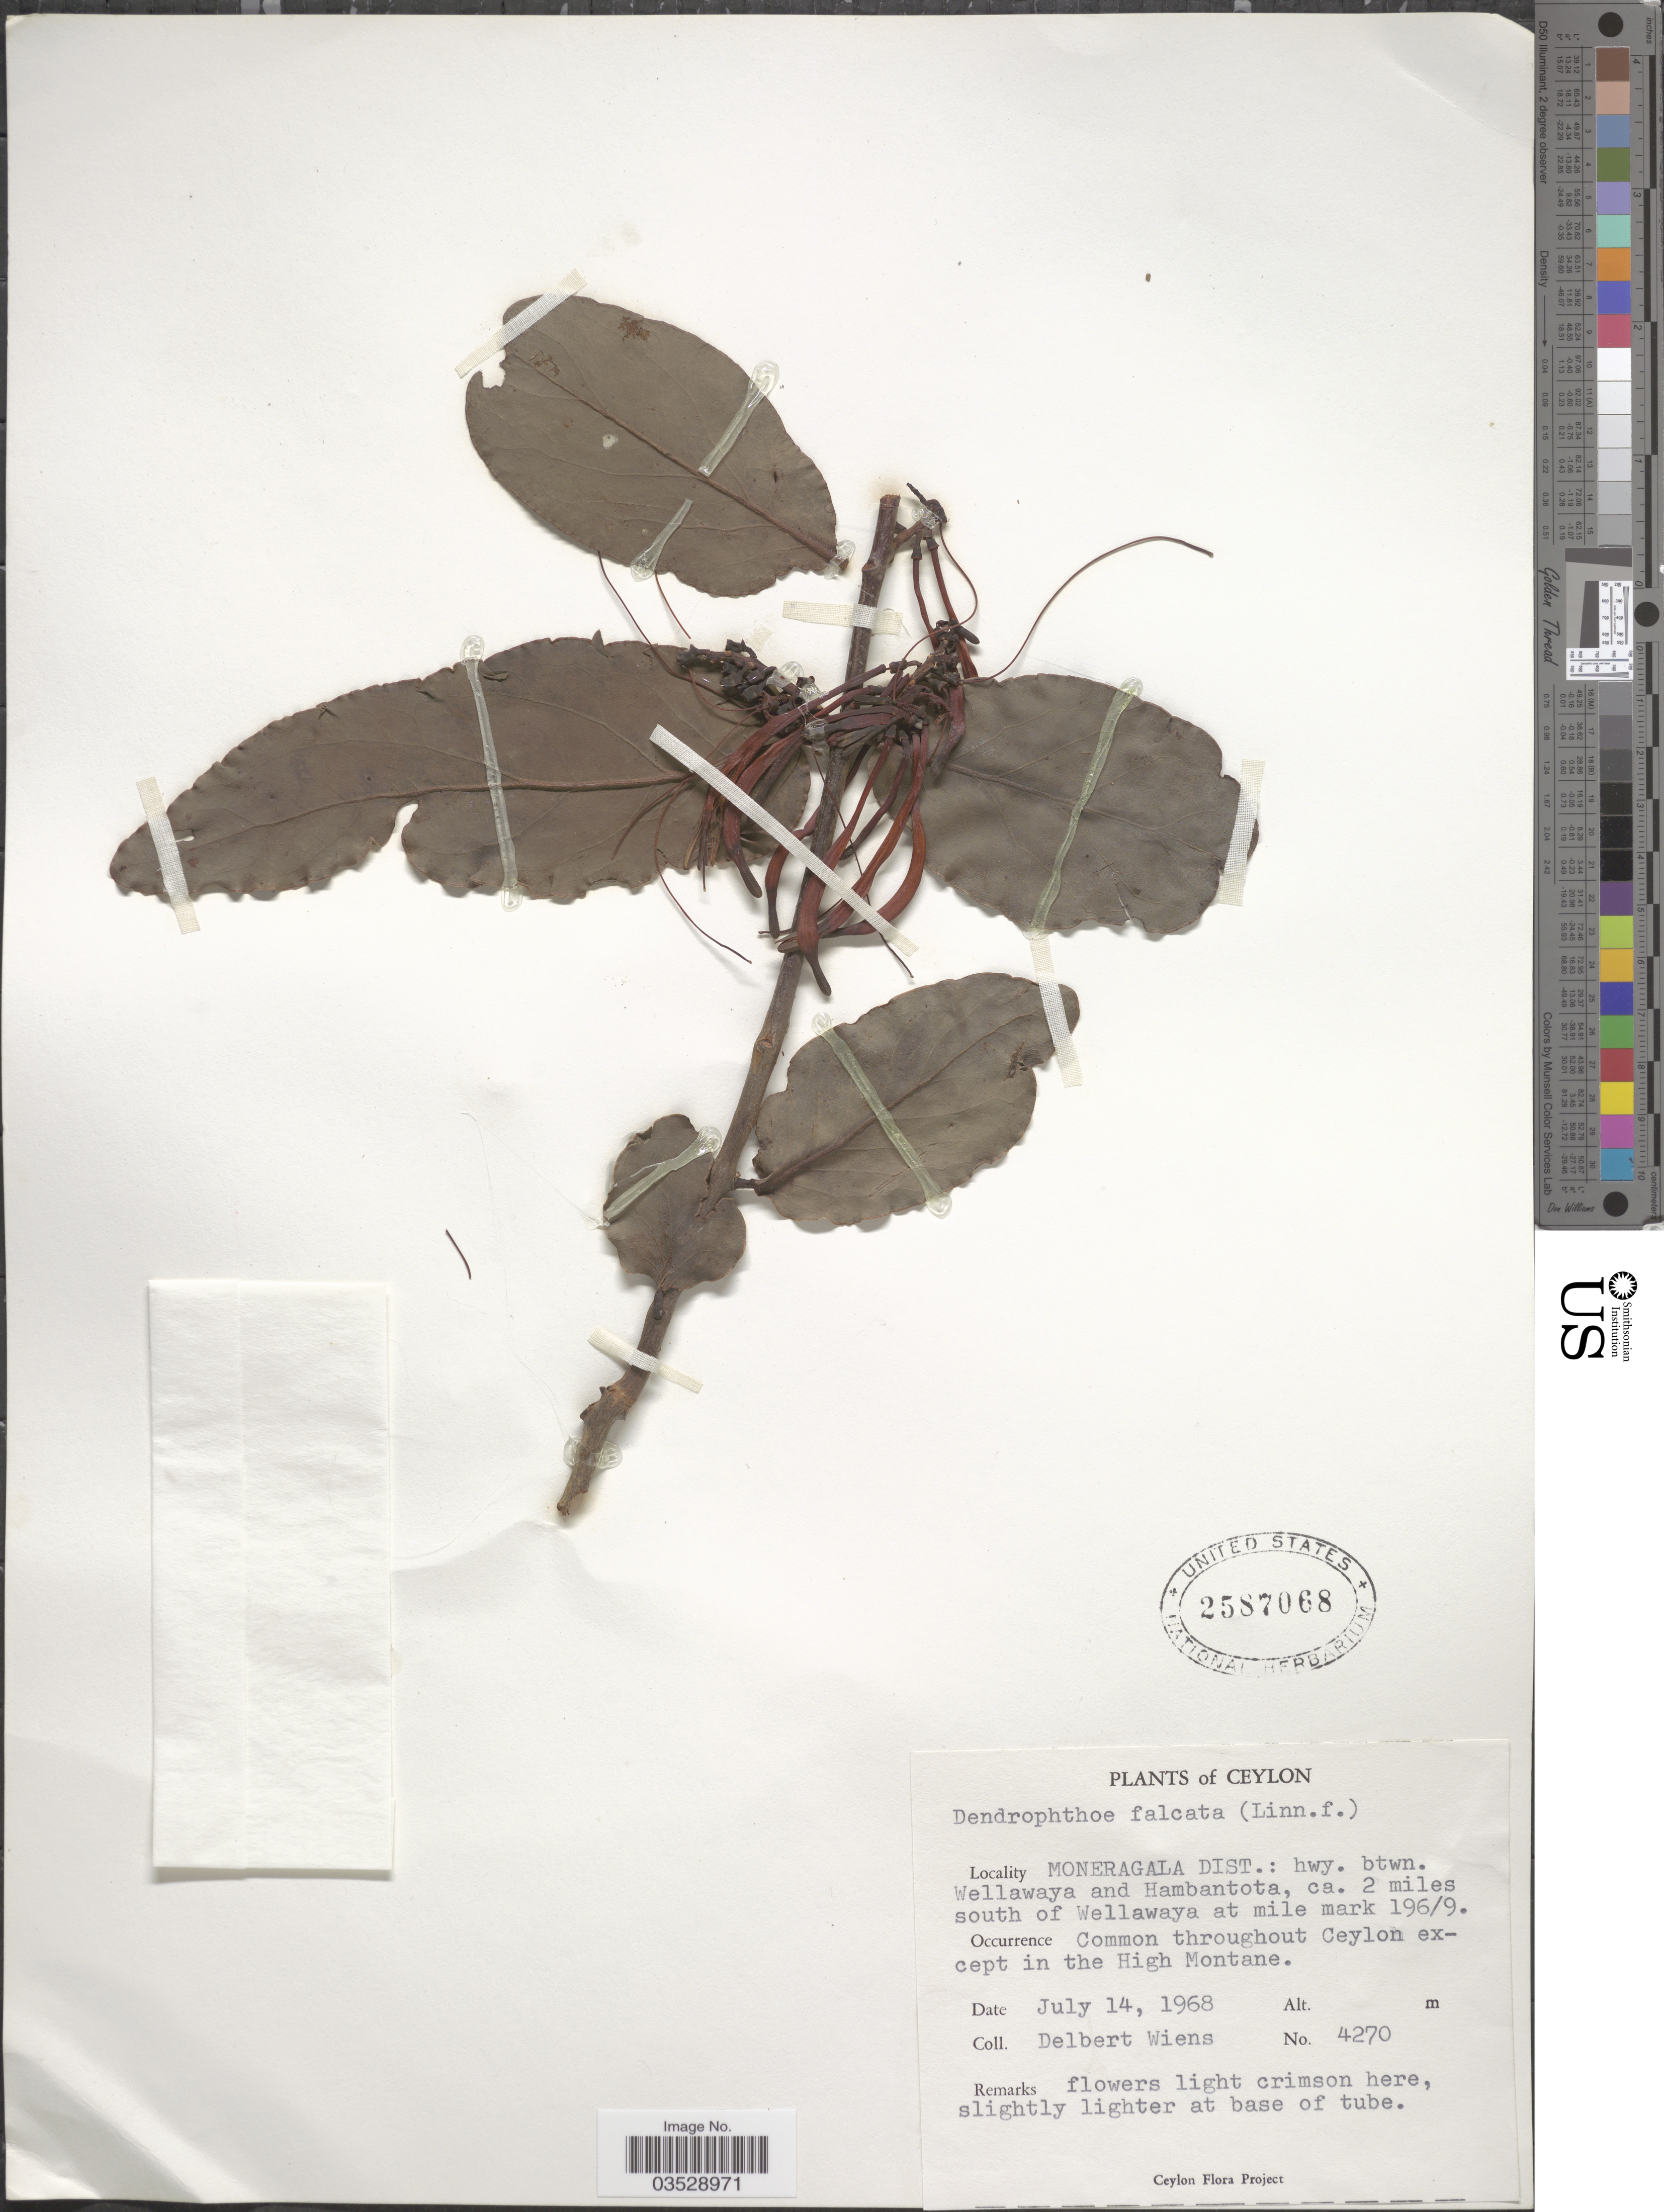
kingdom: Plantae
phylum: Tracheophyta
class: Magnoliopsida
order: Santalales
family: Loranthaceae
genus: Dendrophthoe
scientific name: Dendrophthoe falcata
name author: (L. f.) Ettingsh.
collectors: D. Wiens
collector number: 4270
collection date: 1968-07-14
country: Sri Lanka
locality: Ceylon. Moneragala Dist.: hwy. btwn. Wellawaya and Hambantota, ca. 2 miles south of Wellawaya at mile mark 196/9. Common throughout Ceylon except in the High Montane.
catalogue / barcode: US 2587068